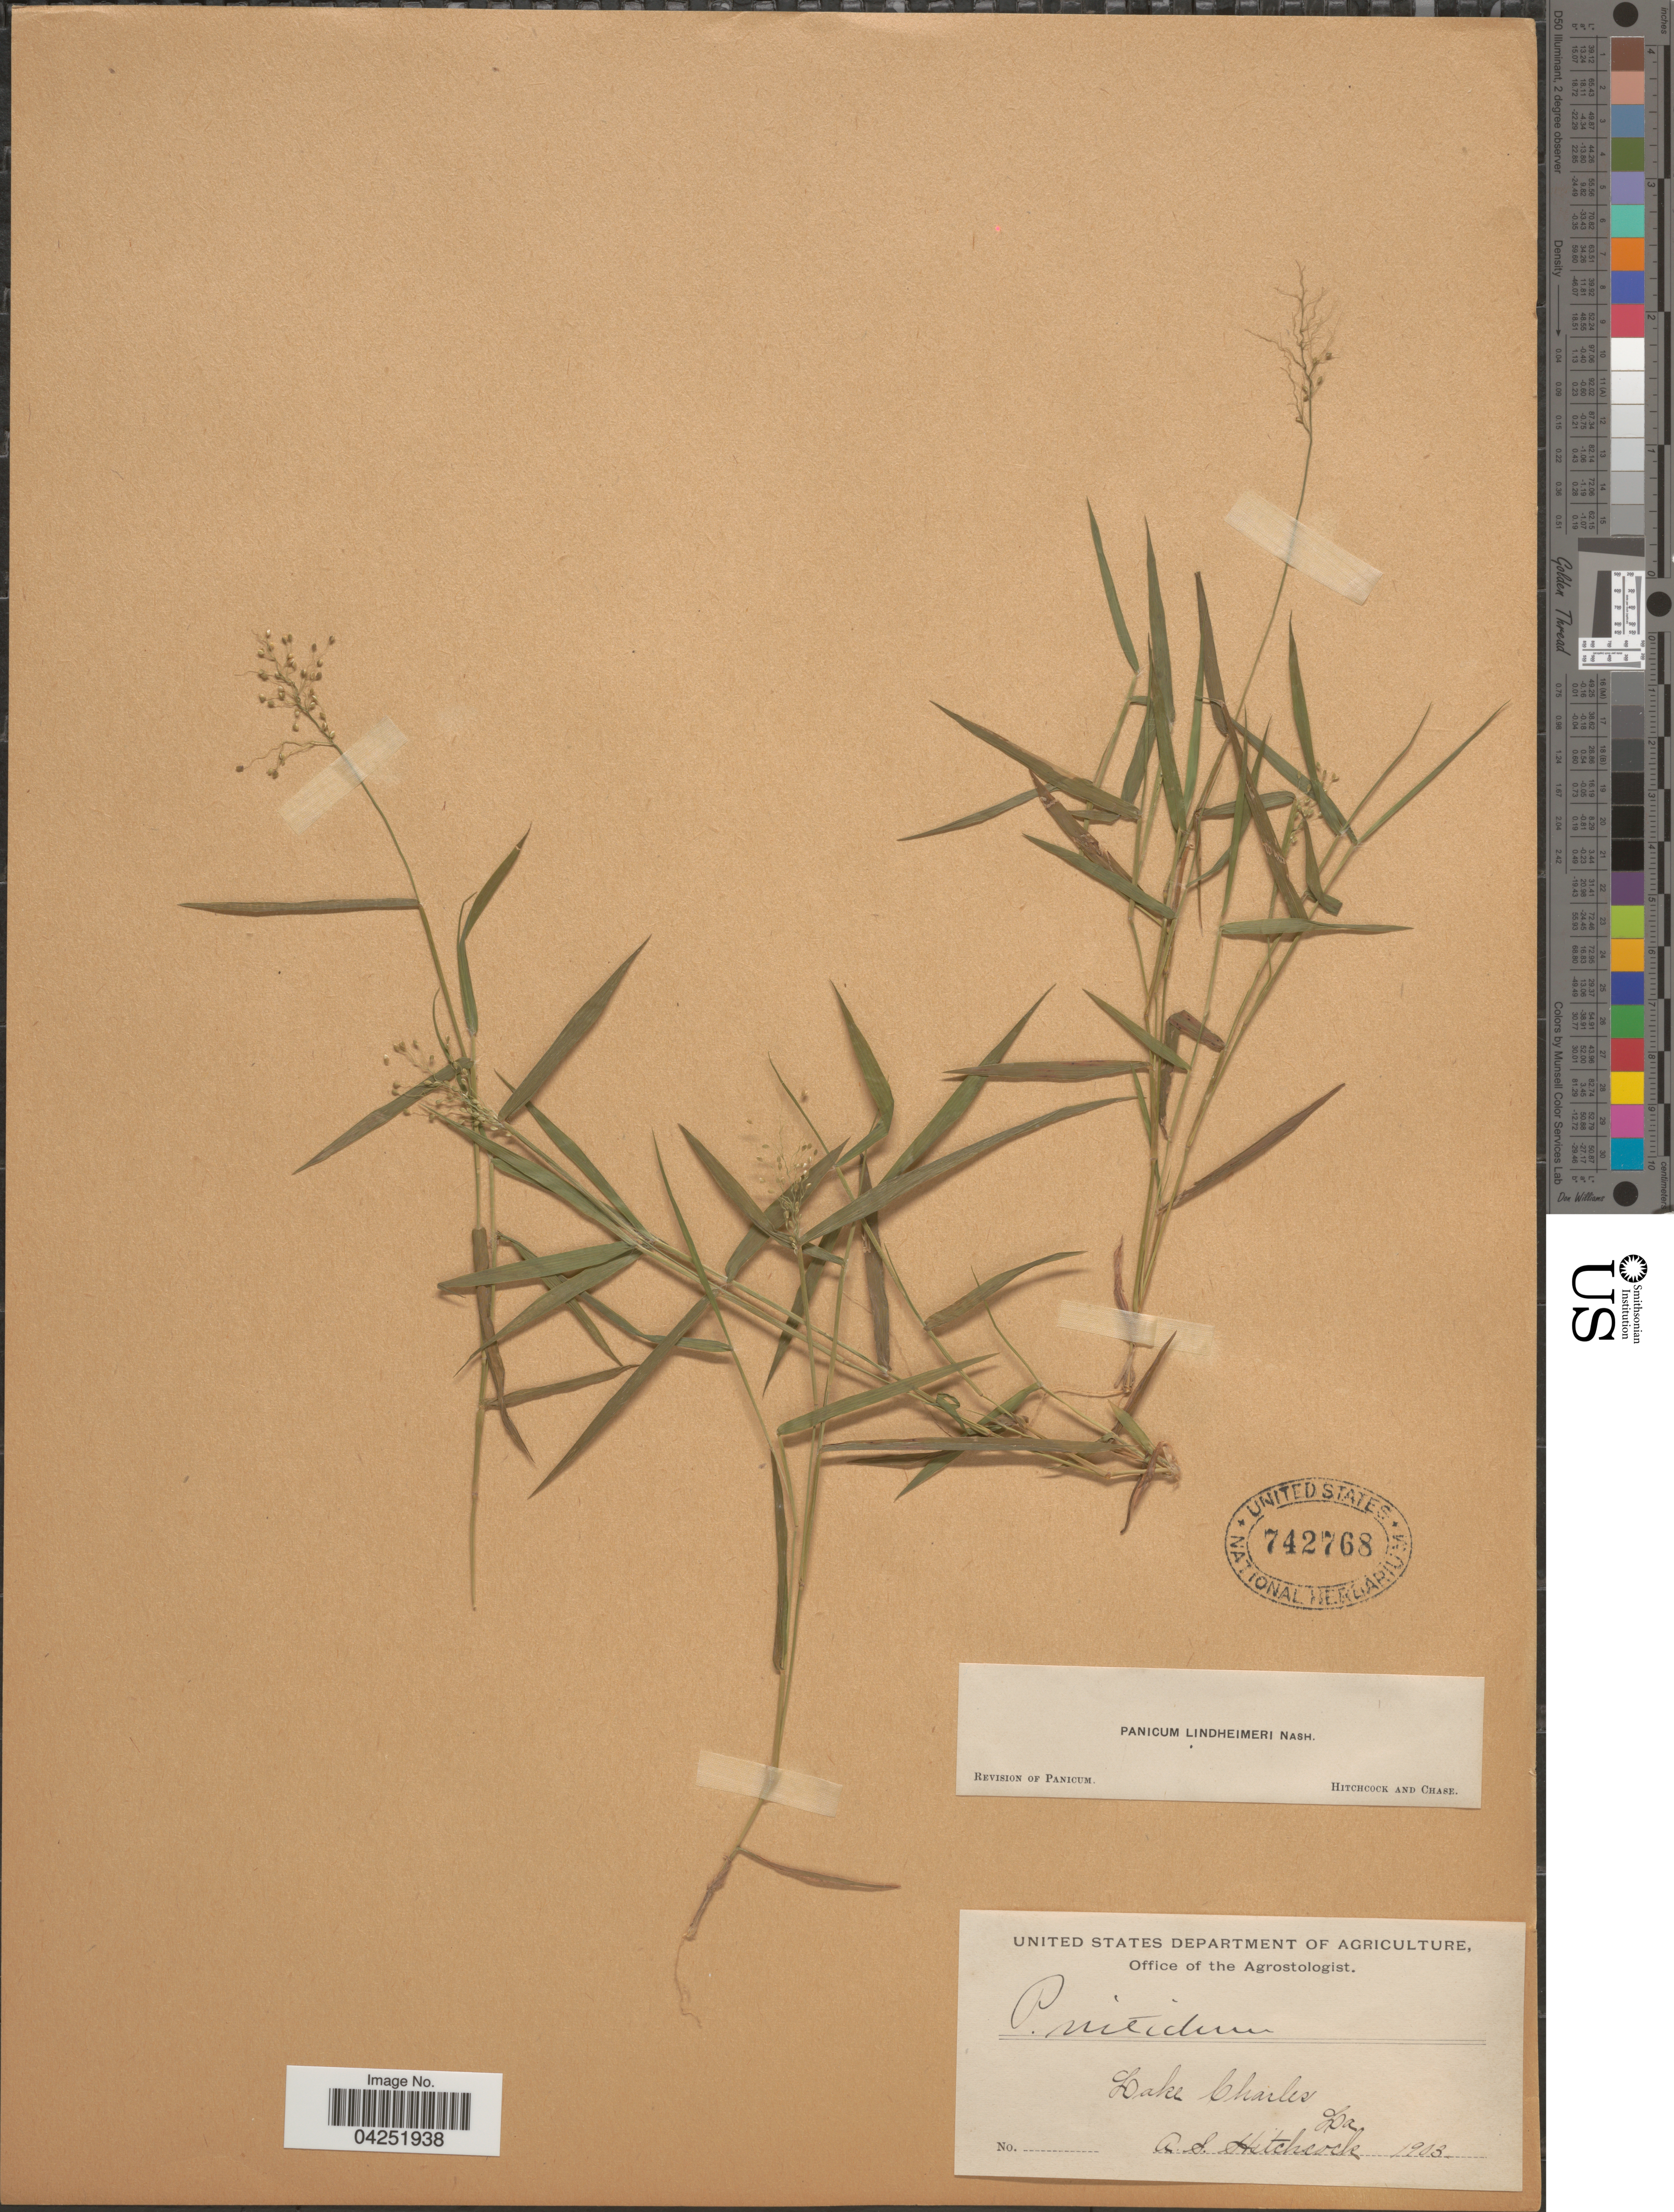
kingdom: Plantae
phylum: Tracheophyta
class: Liliopsida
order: Poales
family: Poaceae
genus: Dichanthelium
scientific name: Dichanthelium acuminatum var. lindheimeri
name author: (Nash) Gould & C.A. Clark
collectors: A. S. Hitchcock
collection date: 1903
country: United States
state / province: Louisiana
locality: Lake Charles.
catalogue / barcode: US 742768